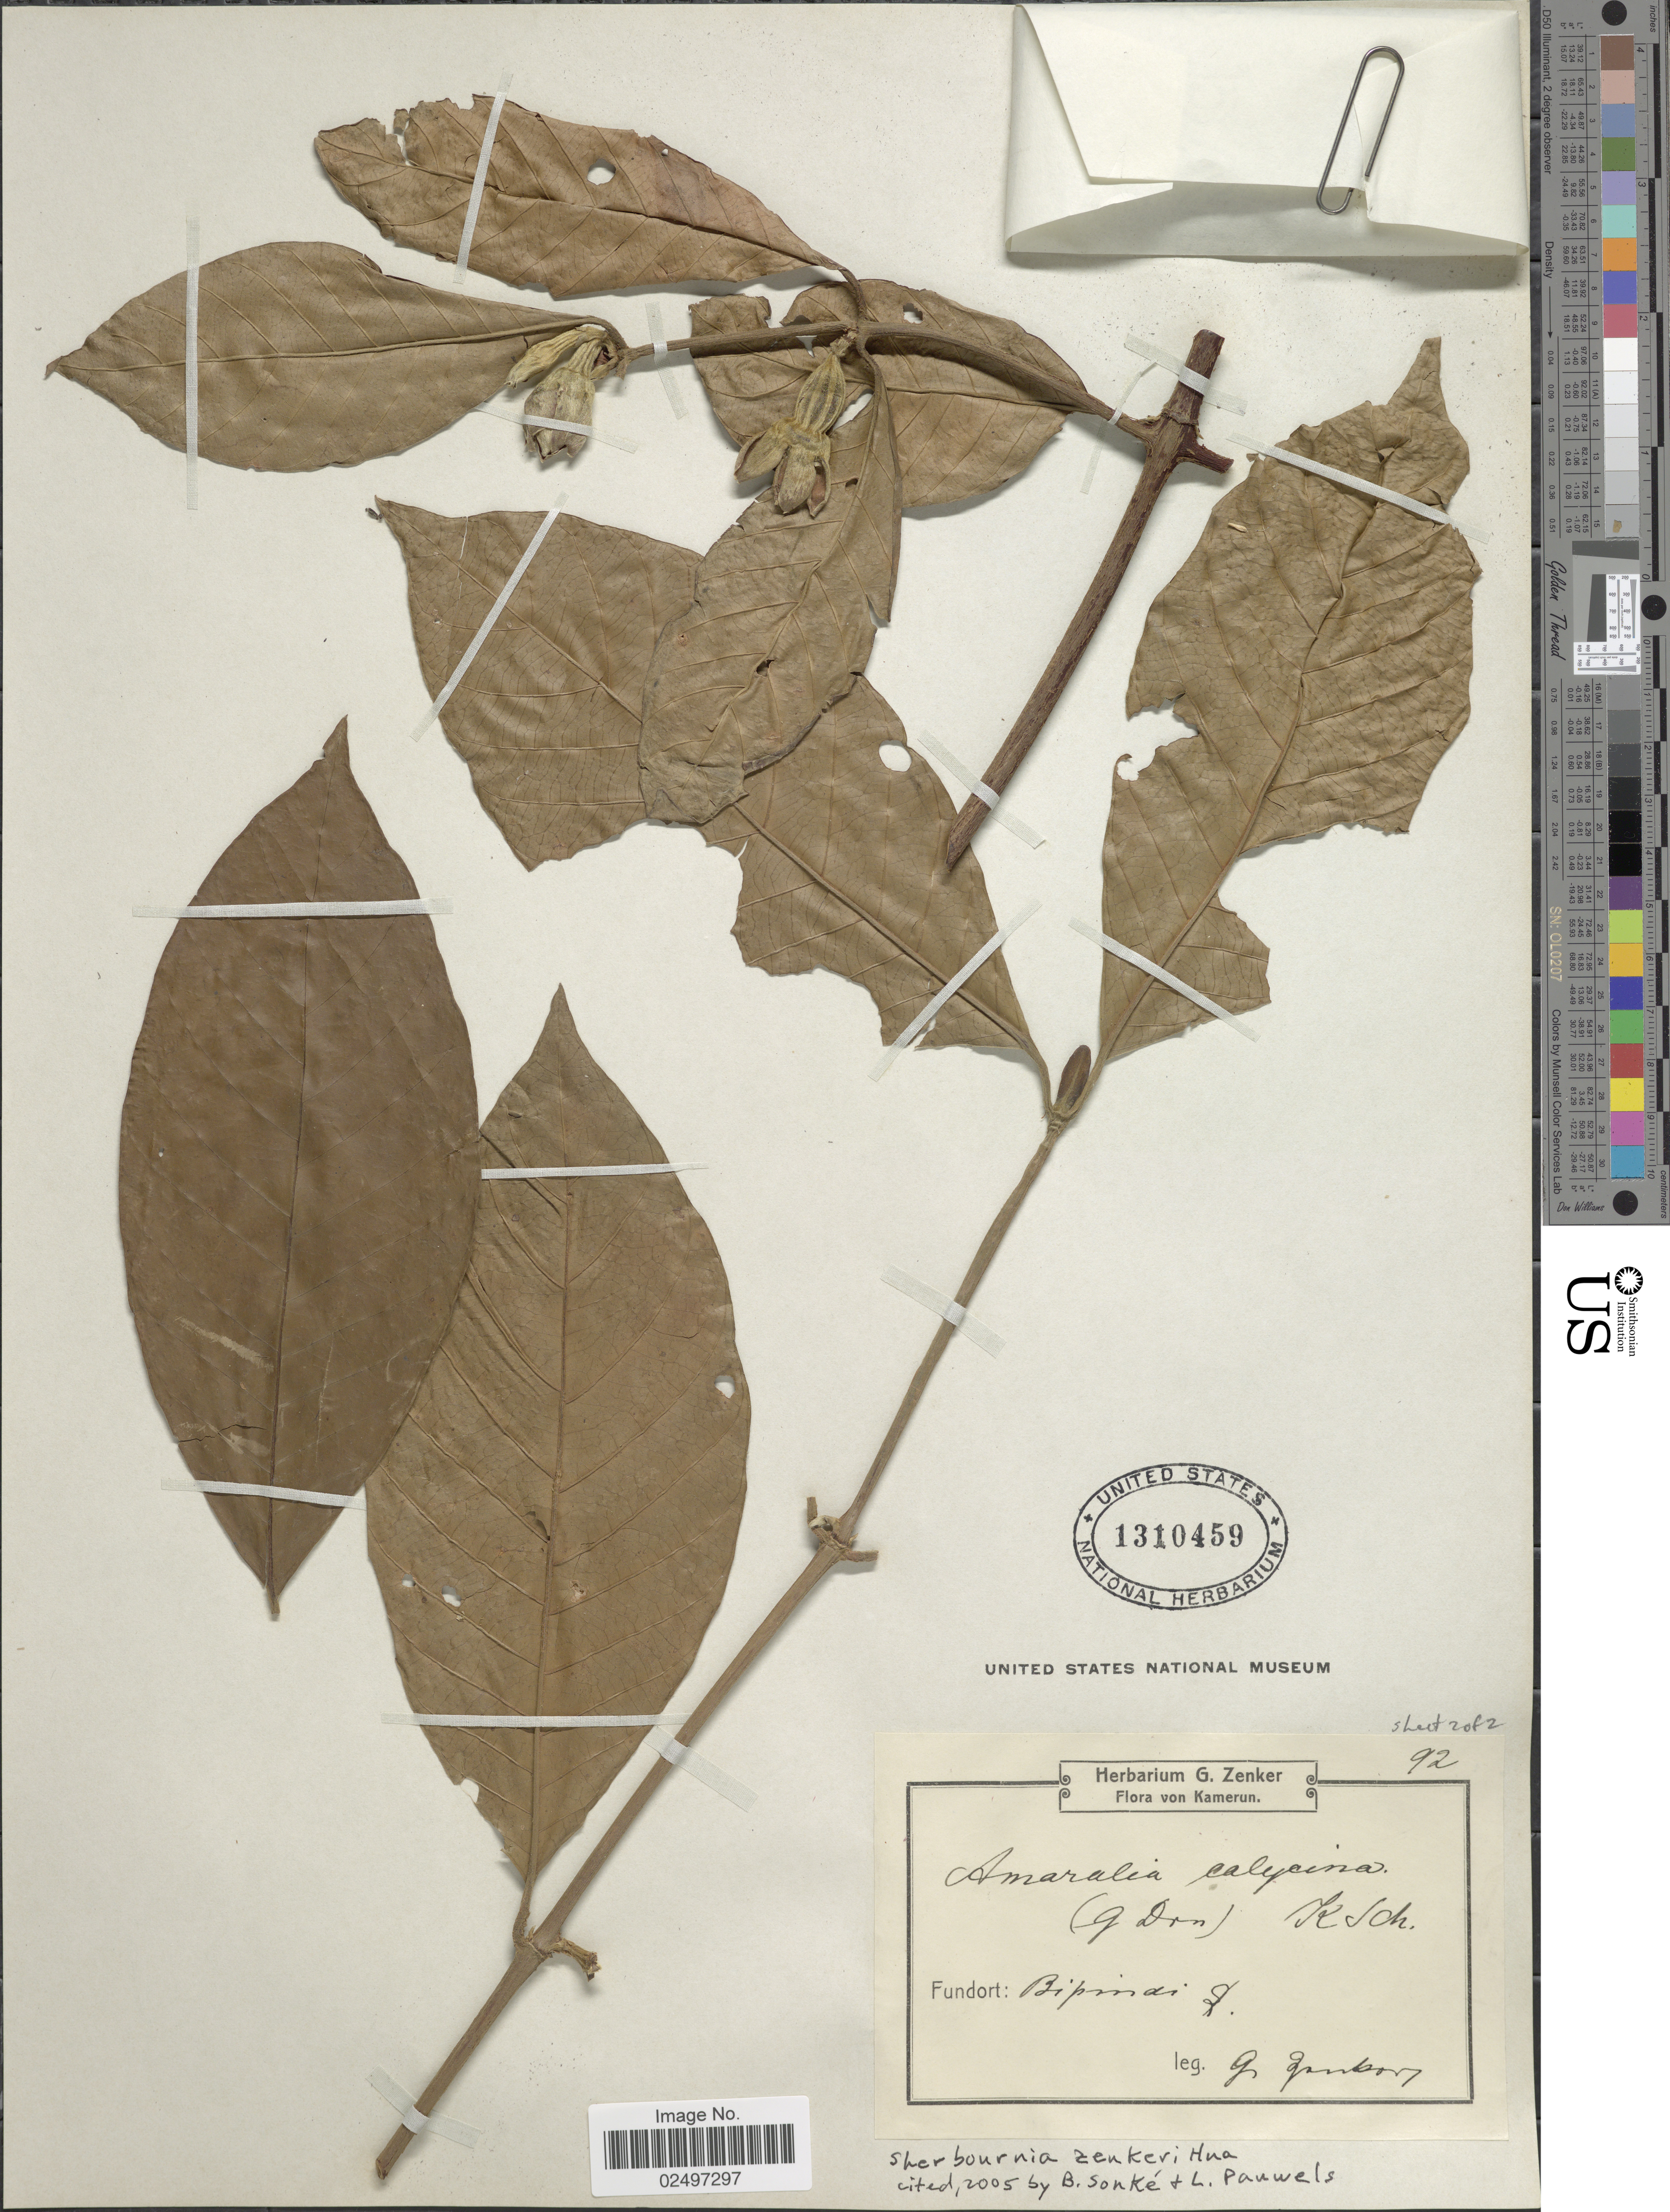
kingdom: Plantae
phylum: Tracheophyta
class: Magnoliopsida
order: Gentianales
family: Rubiaceae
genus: Sherbournia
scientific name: Sherbournia zenkeri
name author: Hua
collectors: G. A. Zenker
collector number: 92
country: Cameroon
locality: Bipindi, Kamerun.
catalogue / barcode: US 1310459